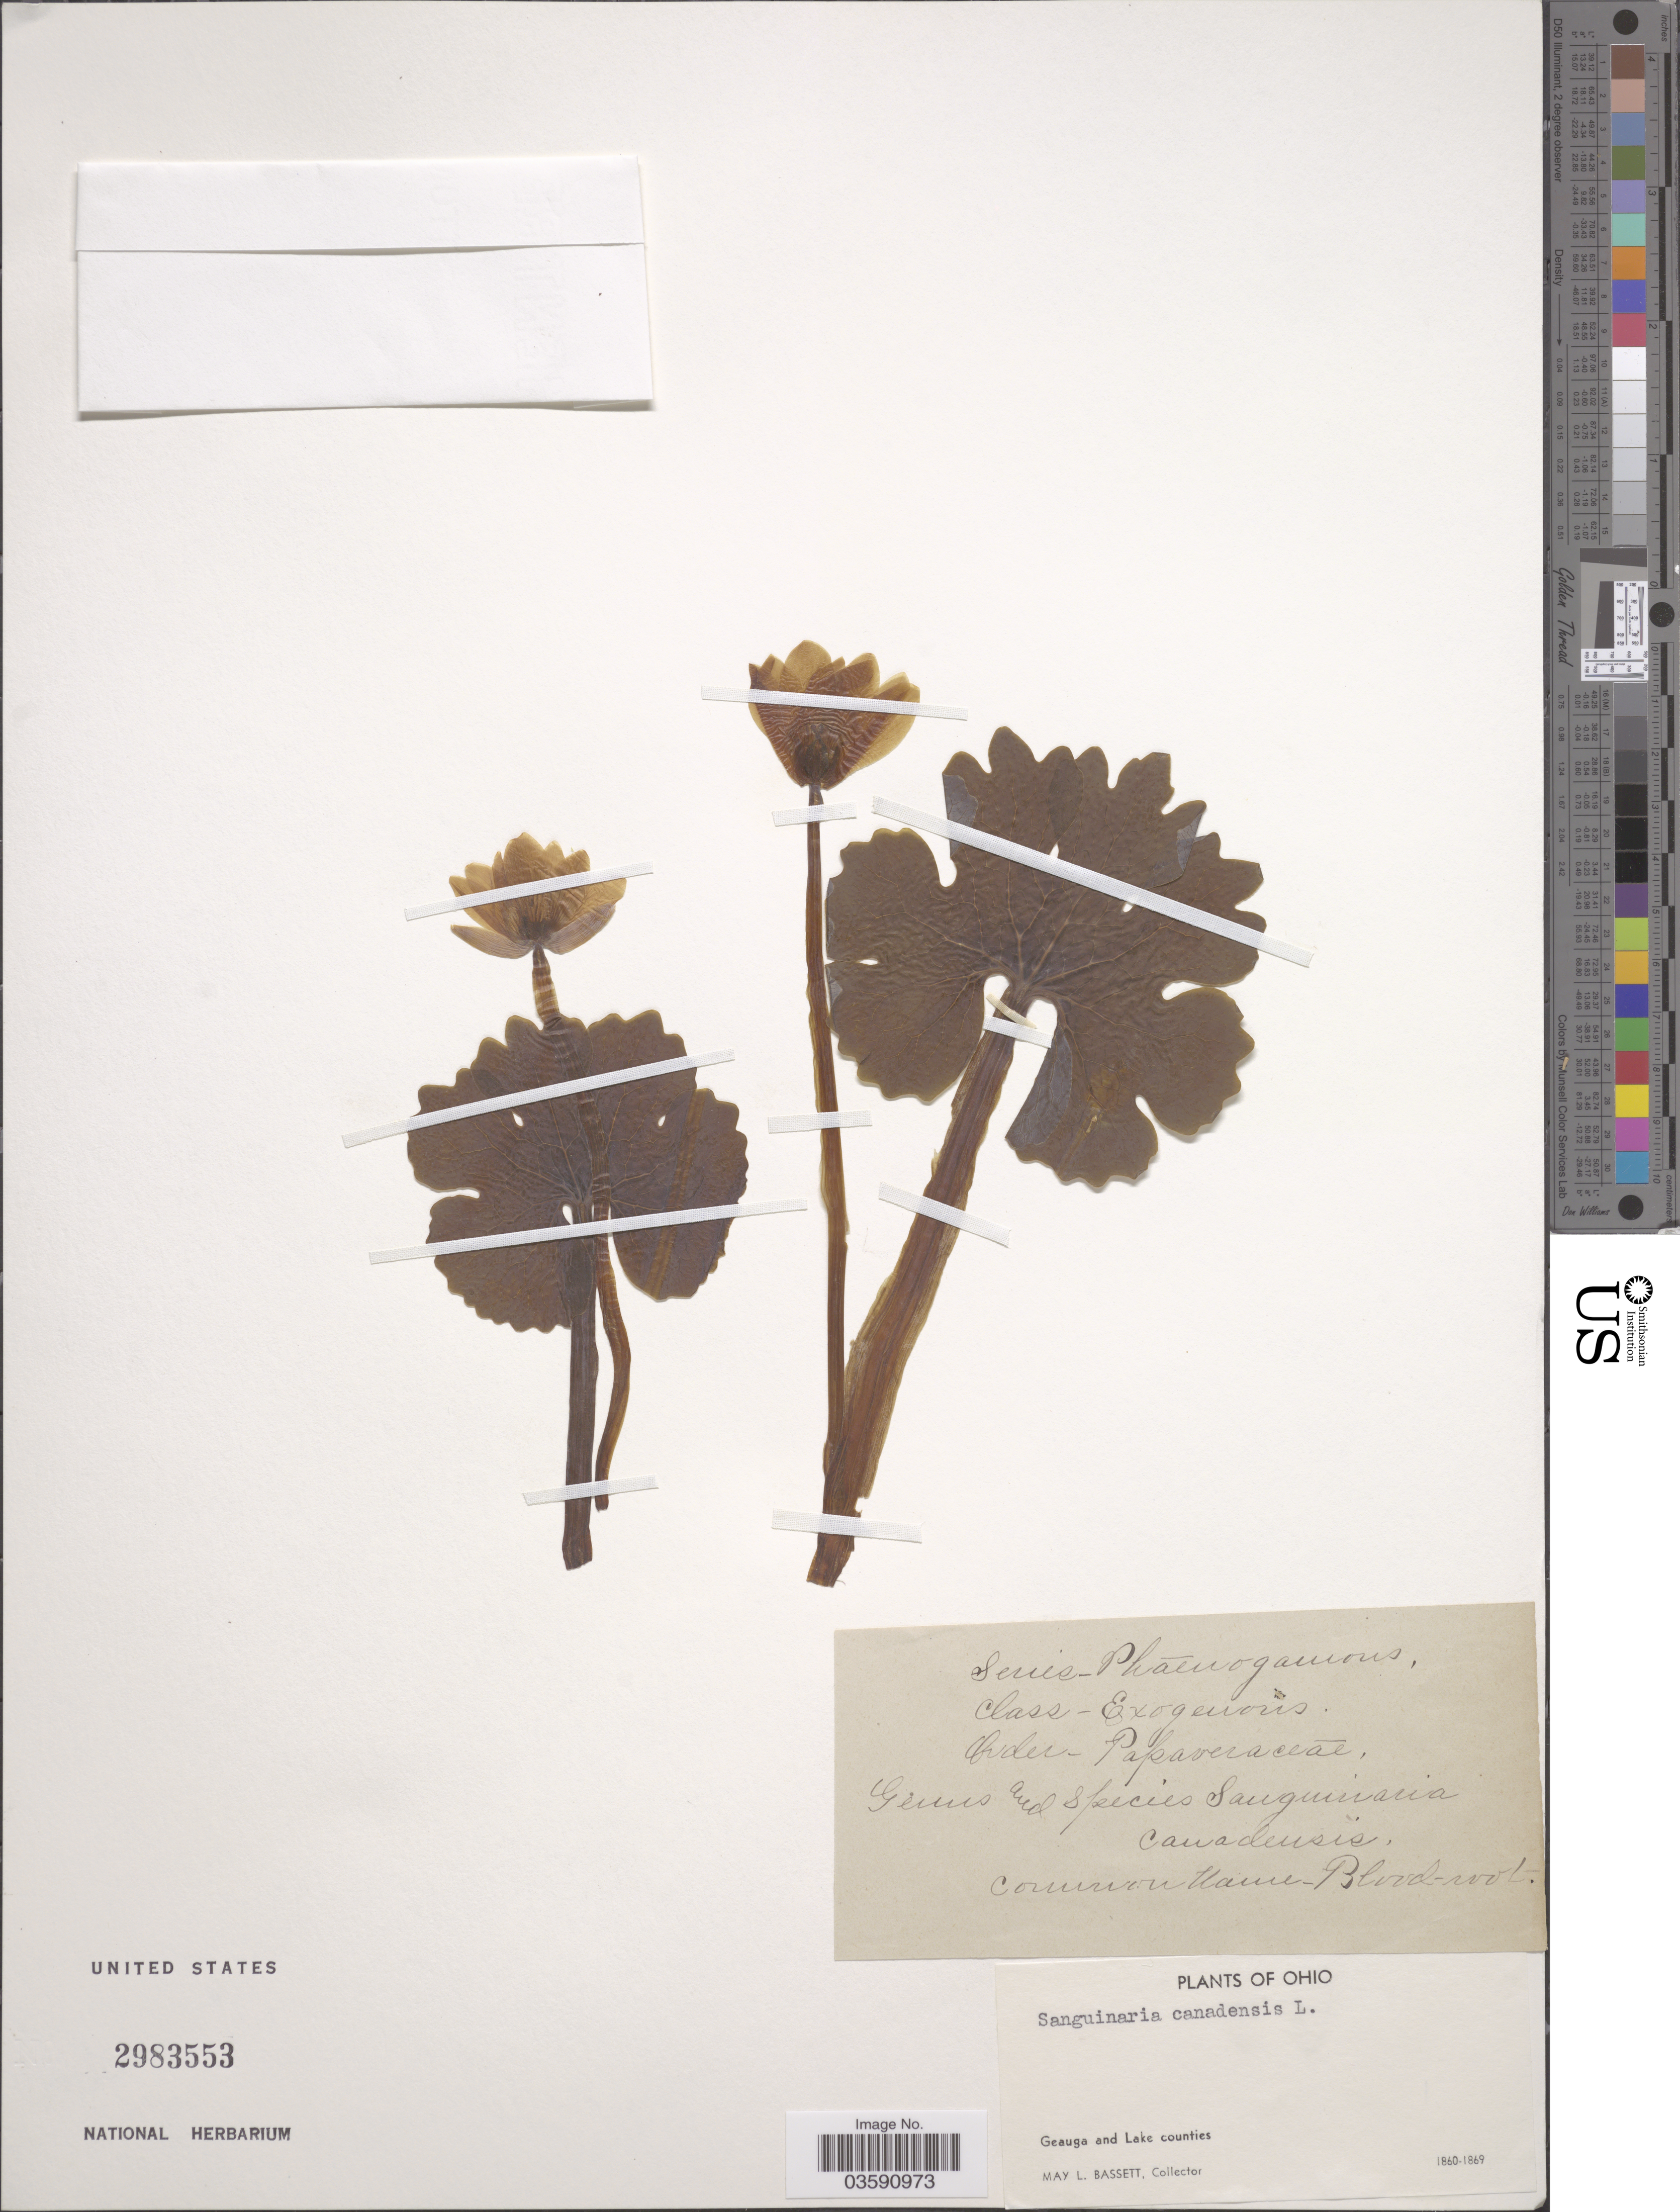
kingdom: Plantae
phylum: Tracheophyta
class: Magnoliopsida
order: Ranunculales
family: Papaveraceae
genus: Sanguinaria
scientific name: Sanguinaria canadensis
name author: L.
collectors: M. L. Bassett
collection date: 1860/1869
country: United States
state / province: Ohio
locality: Geauga and Lake counties.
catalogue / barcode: US 2983553